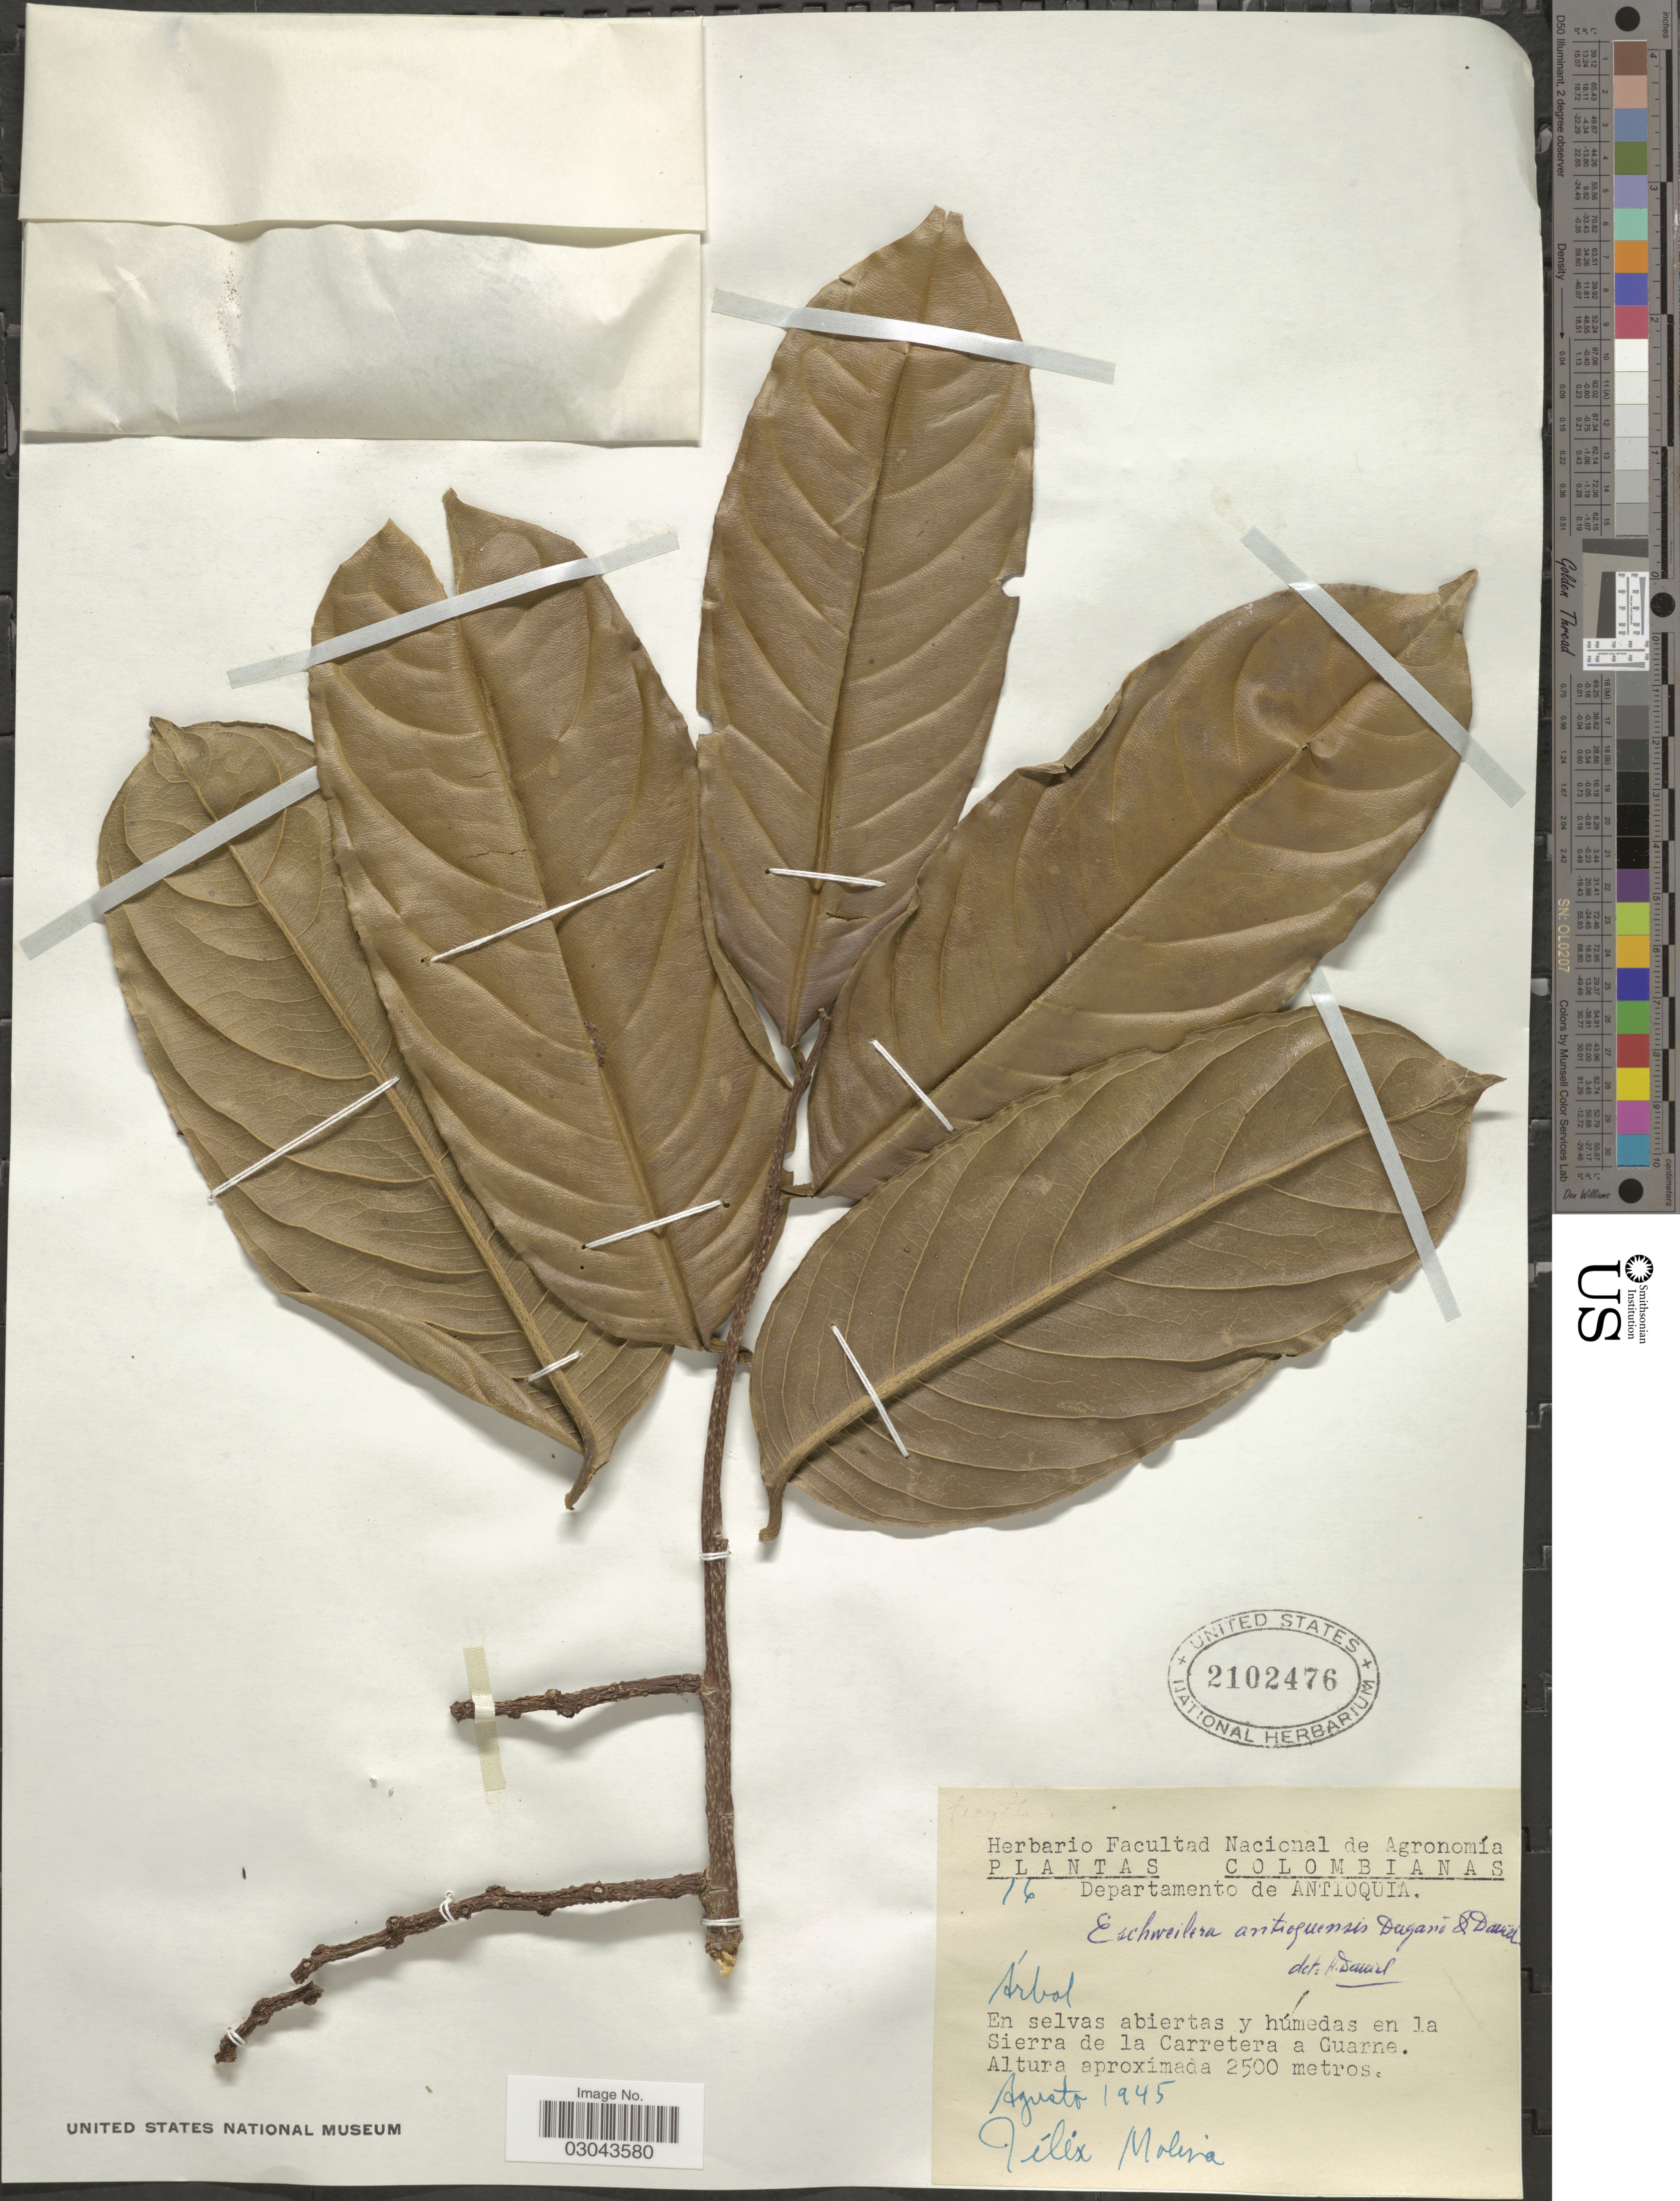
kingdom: Plantae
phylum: Tracheophyta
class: Magnoliopsida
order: Ericales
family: Lecythidaceae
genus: Eschweilera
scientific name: Eschweilera antioquensis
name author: Dugand G. & Daniel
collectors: F. Molina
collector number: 16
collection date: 1945-08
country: Colombia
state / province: Antioquia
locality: Departamento de Antioquia. En selvas abiertas u húmedas en la Sierra de la Carretera a Guarne.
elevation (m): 2500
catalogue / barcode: US 2102476